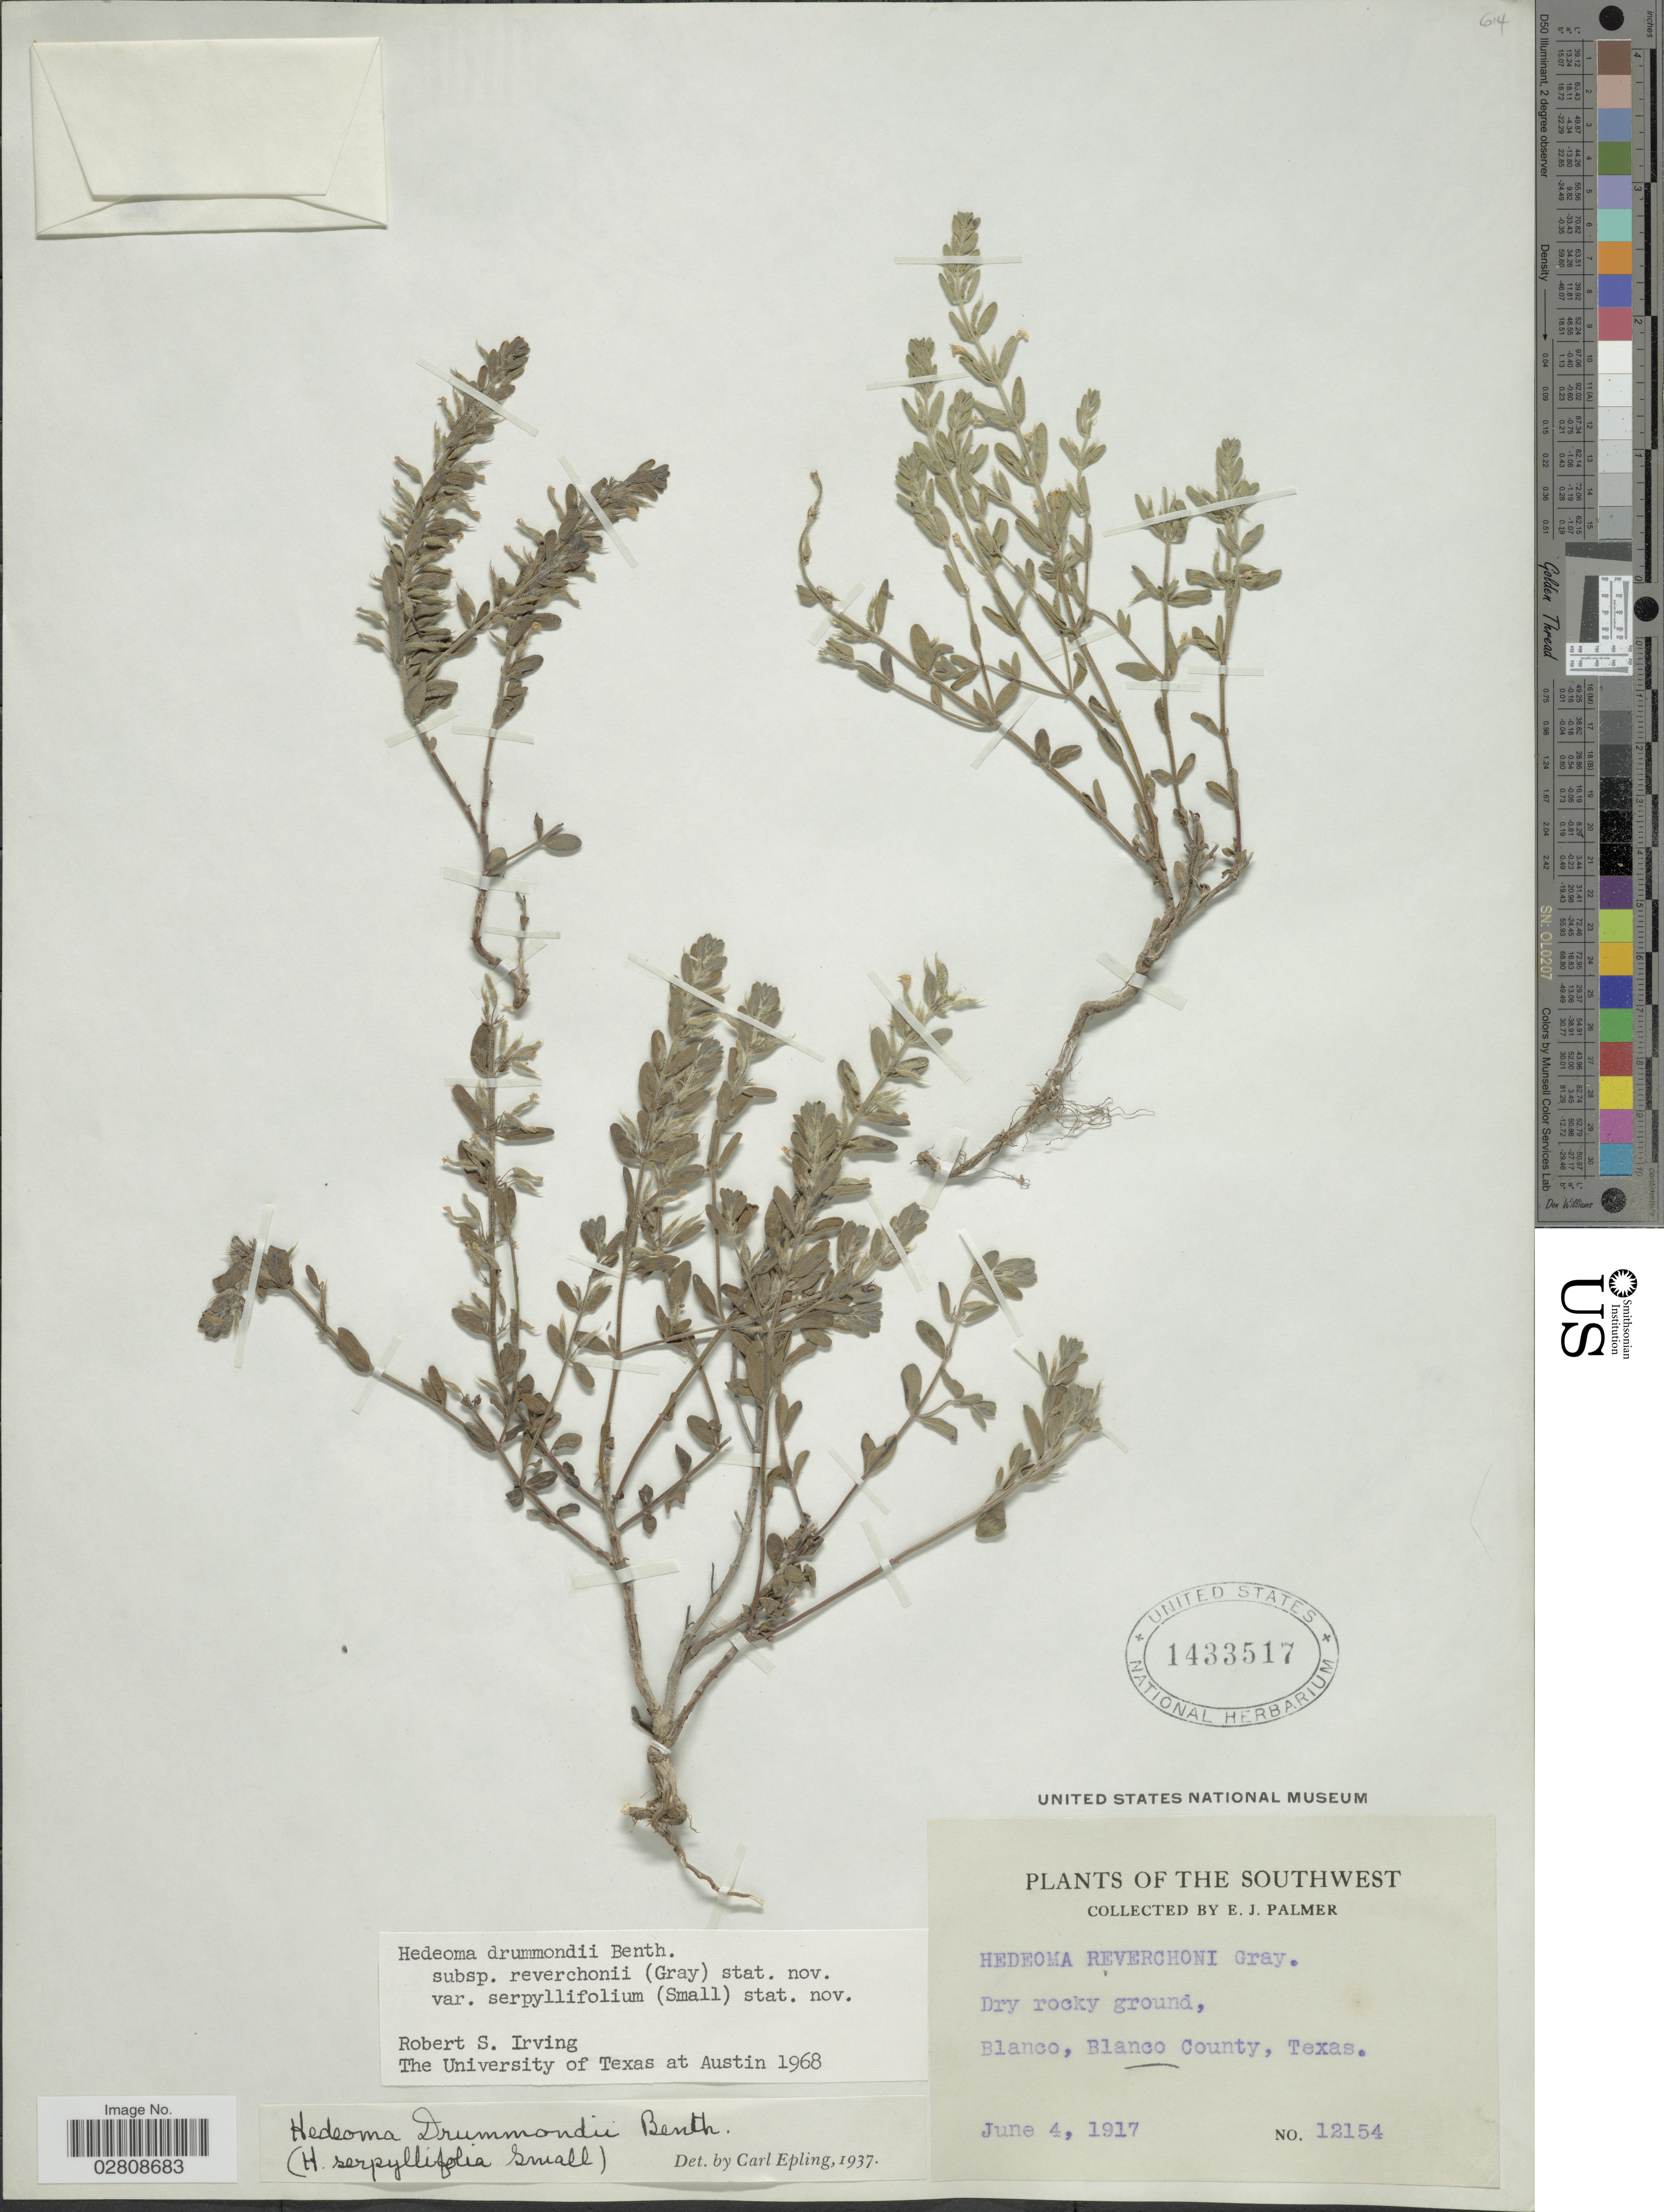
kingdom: Plantae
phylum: Tracheophyta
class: Magnoliopsida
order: Lamiales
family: Lamiaceae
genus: Hedeoma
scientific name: Hedeoma drummondii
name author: Benth.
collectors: E. J. Palmer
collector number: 12154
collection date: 1917-06-04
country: United States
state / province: Texas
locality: Southwest. Blanco, Blanco County.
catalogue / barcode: US 1433517